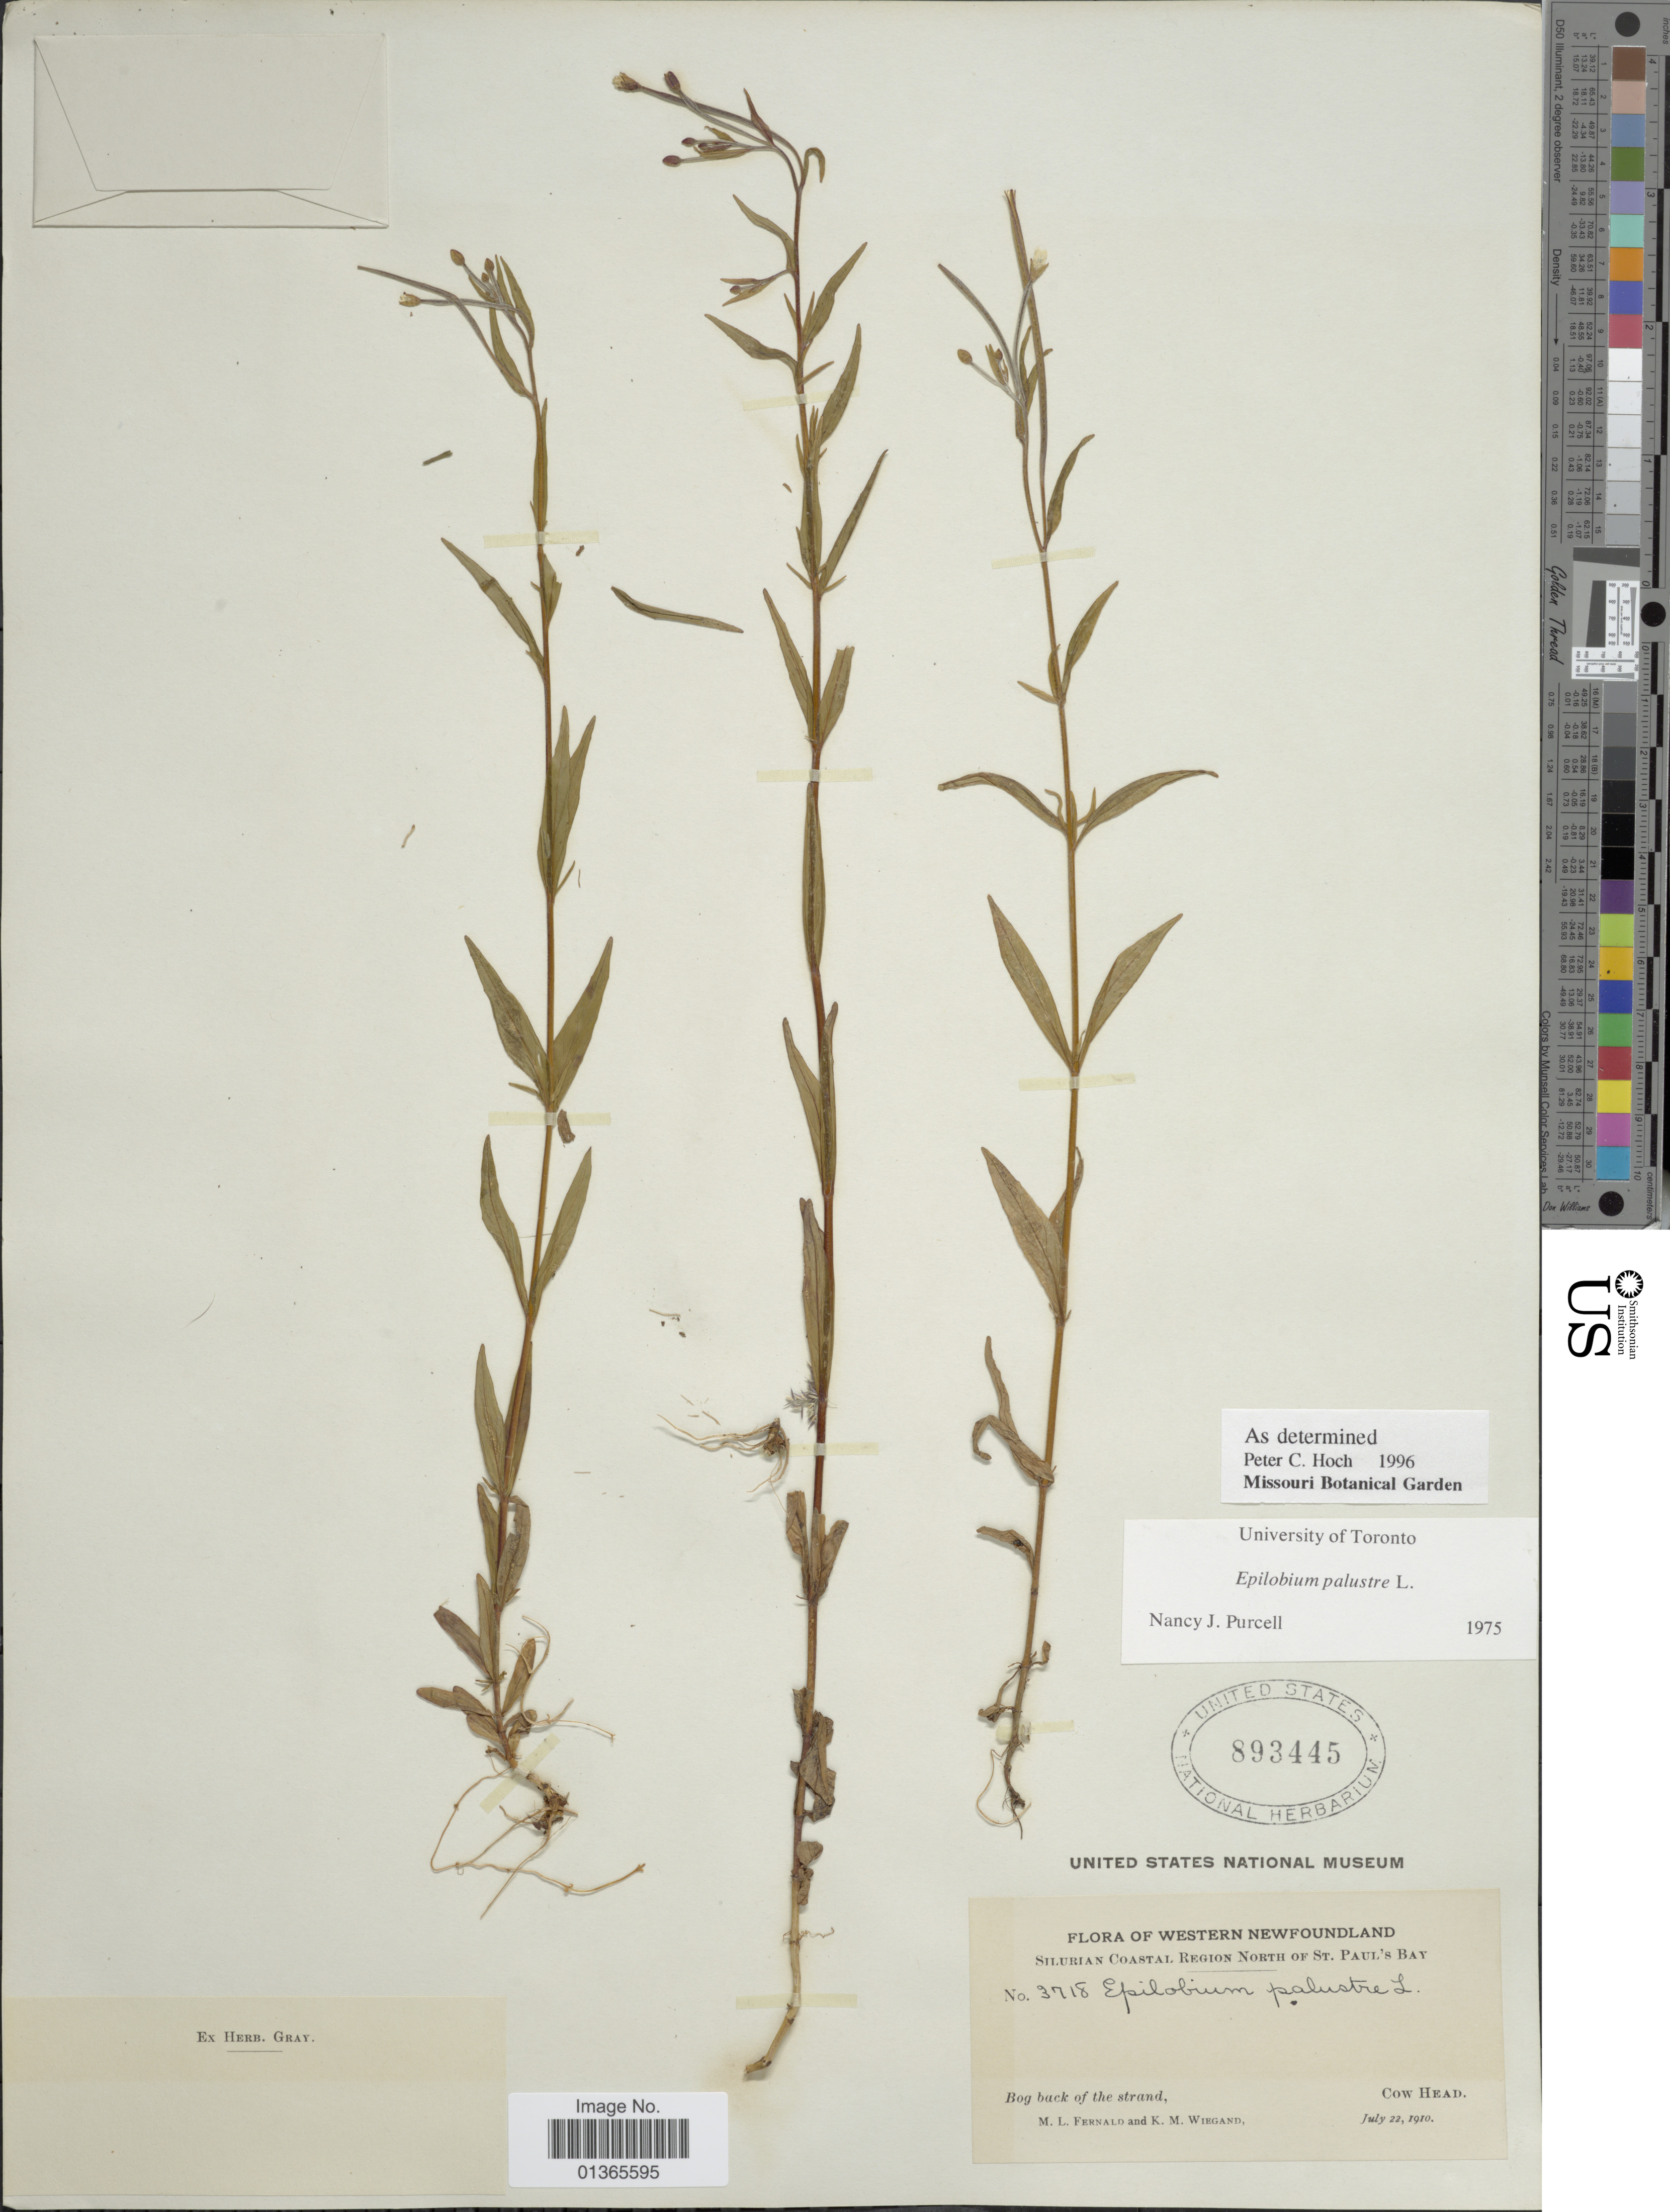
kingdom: Plantae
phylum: Tracheophyta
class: Magnoliopsida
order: Myrtales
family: Onagraceae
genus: Epilobium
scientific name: Epilobium palustre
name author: L.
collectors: M. L. Fernald & K. M. Wiegand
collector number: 3718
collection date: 1910-07-22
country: Canada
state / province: Newfoundland and Labrador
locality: Western Newfoundland. Silurian Coastal Region North of St. Paul's Bay. Cow Head.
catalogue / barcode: US 893445